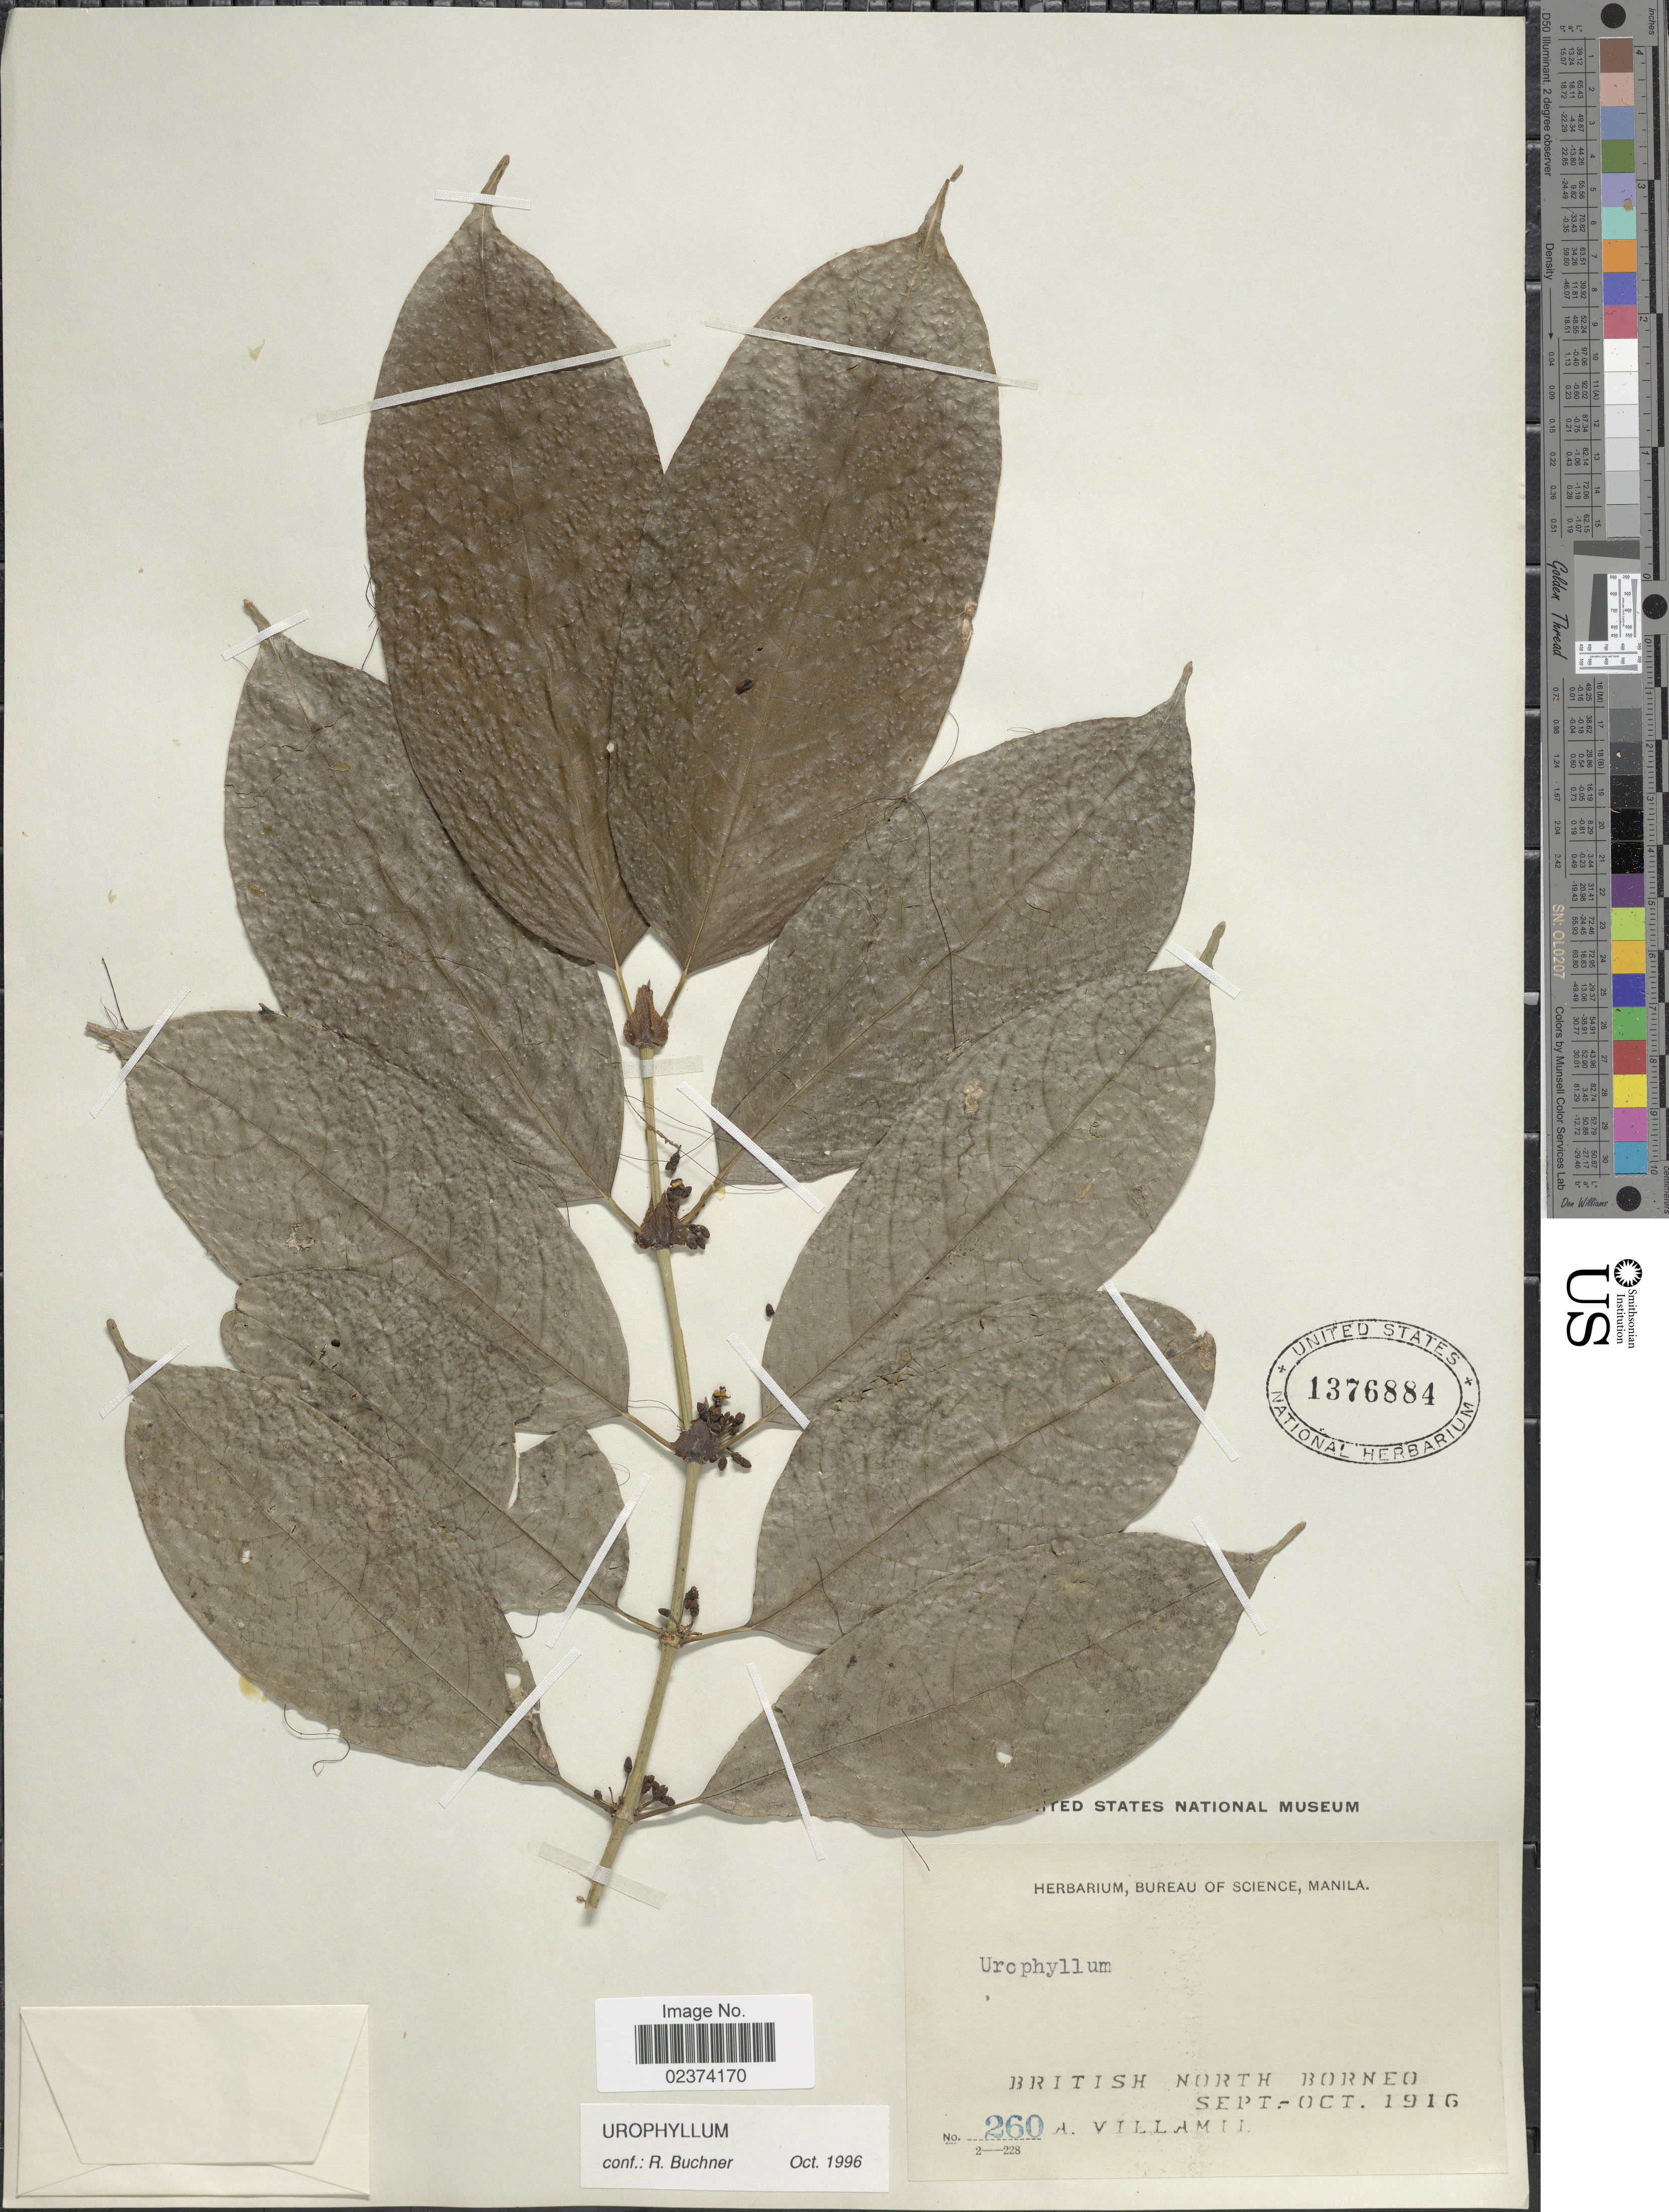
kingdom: Plantae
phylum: Tracheophyta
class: Magnoliopsida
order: Gentianales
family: Rubiaceae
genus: Urophyllum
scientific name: Urophyllum sp.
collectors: A. Villamil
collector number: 260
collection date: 1916-09/1916-10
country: Malaysia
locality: British North Borneo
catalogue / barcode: US 1376884